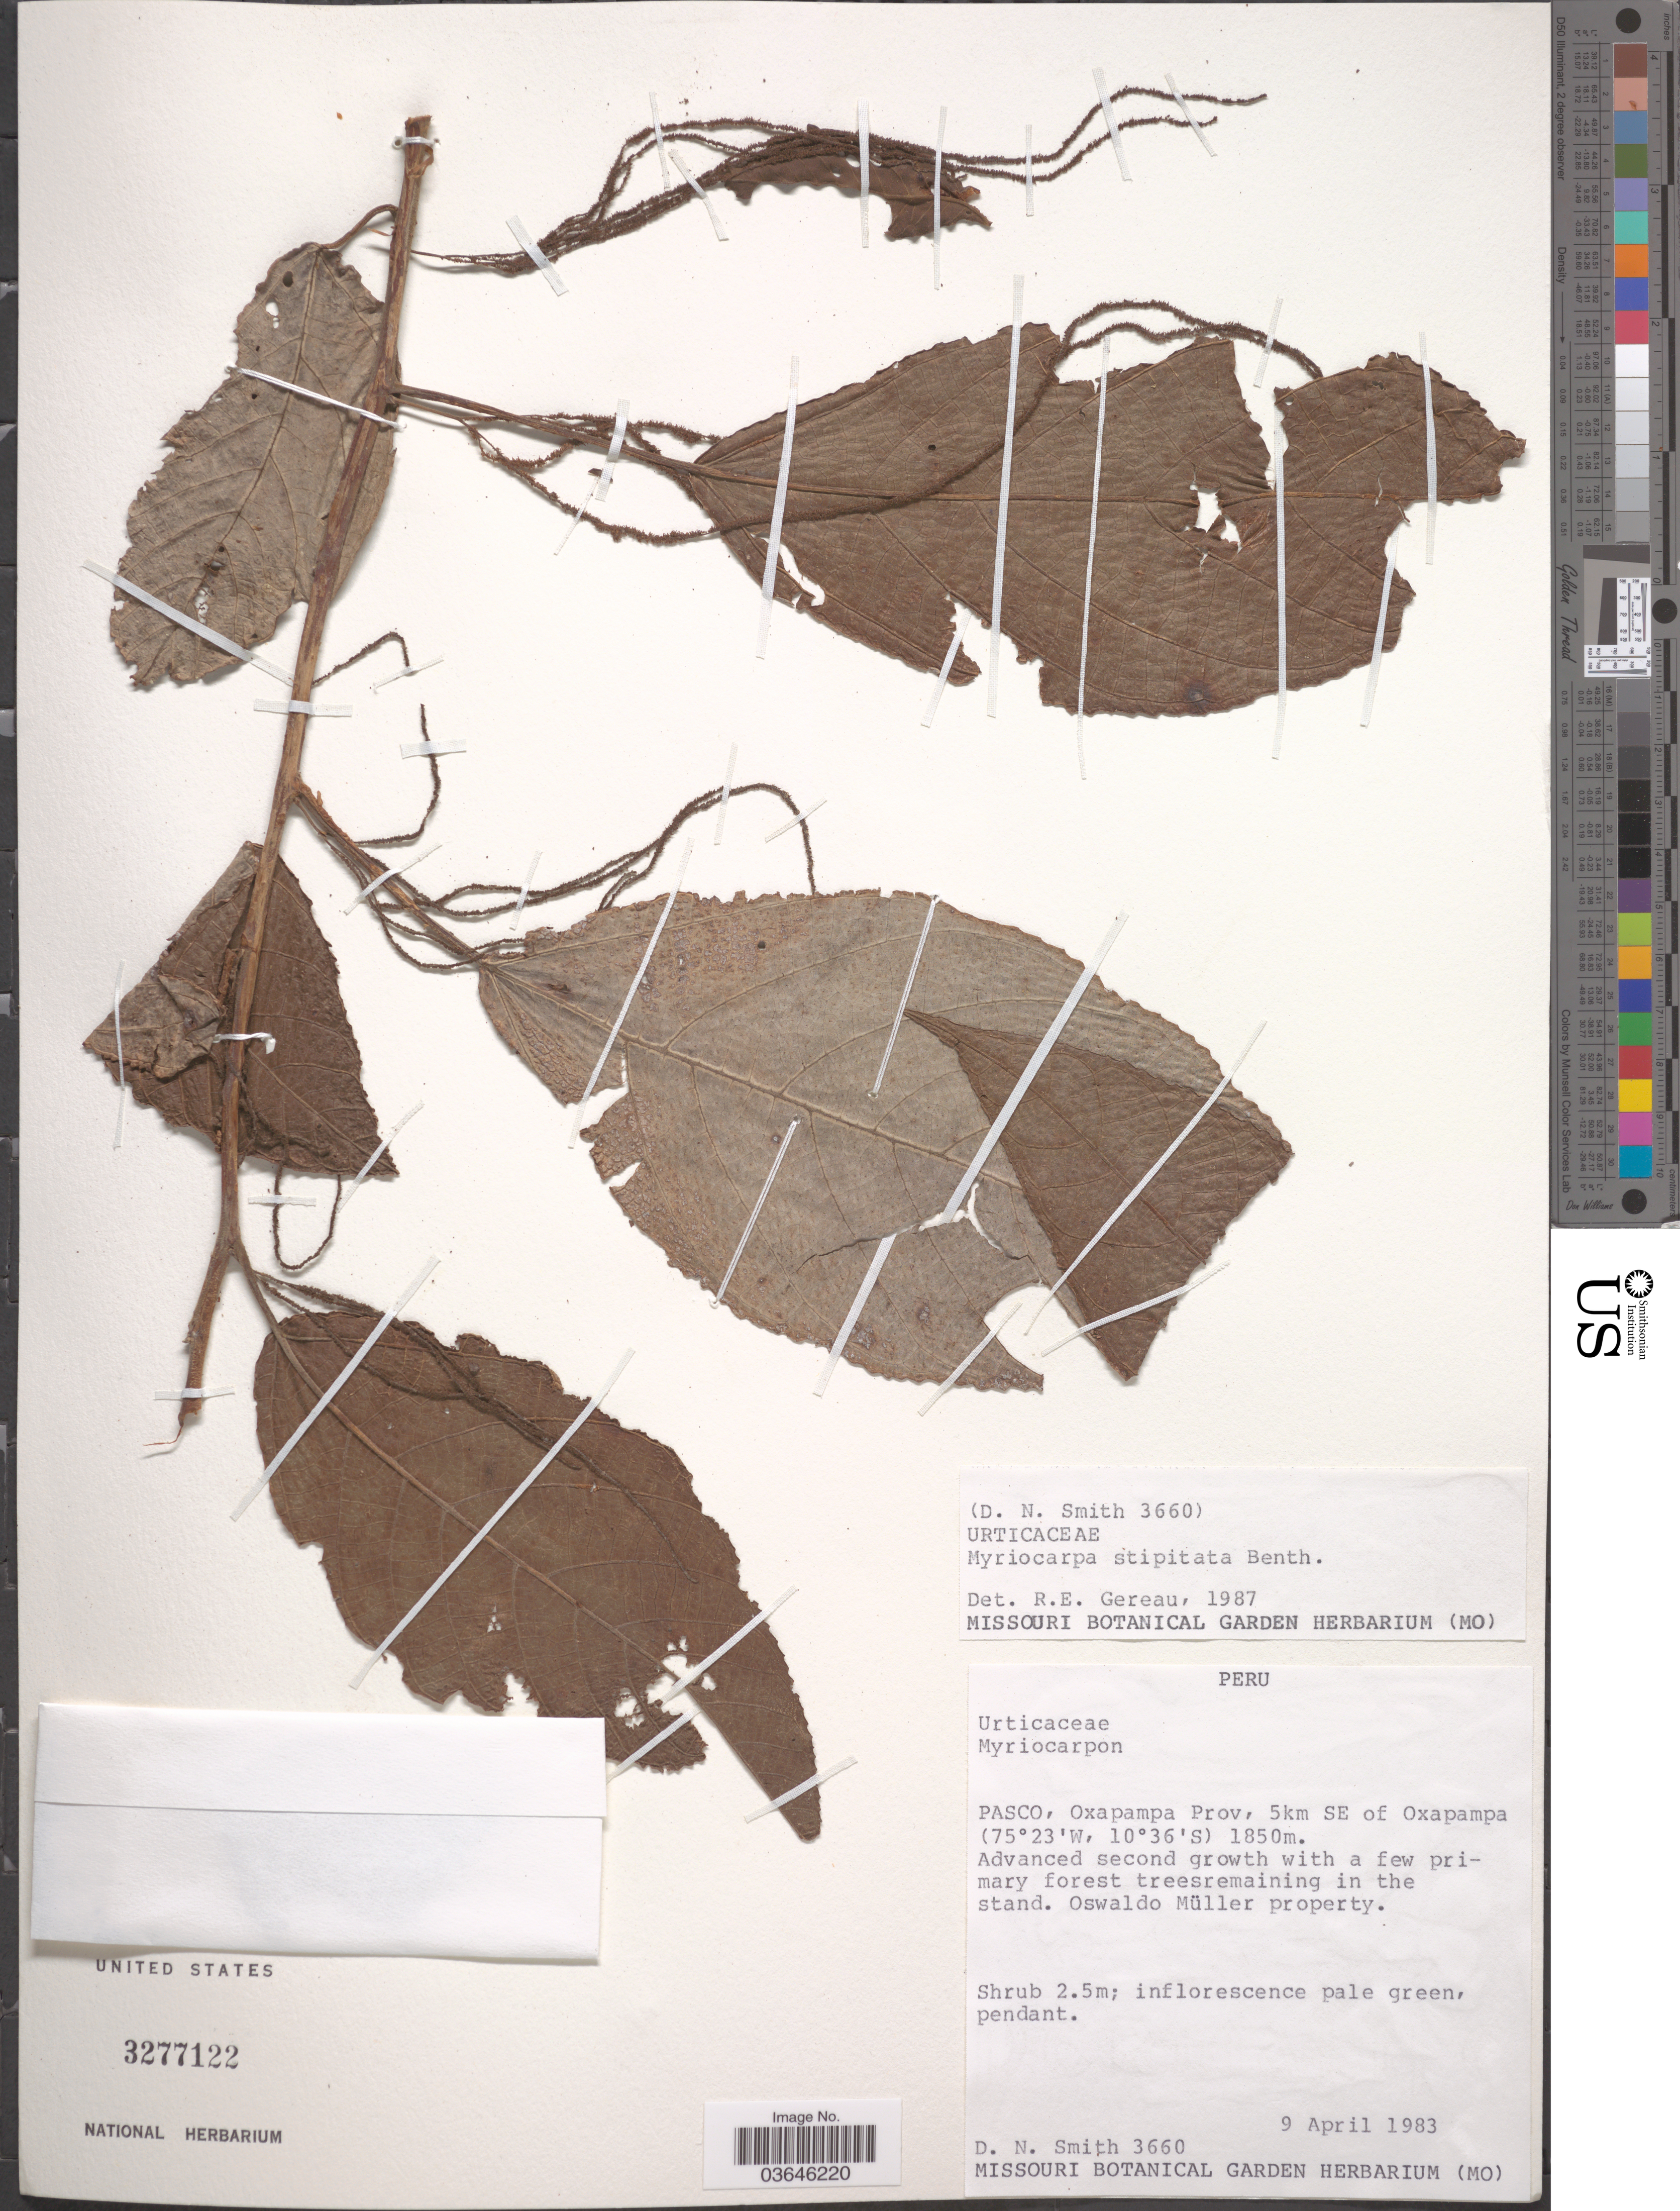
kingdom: Plantae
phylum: Tracheophyta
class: Magnoliopsida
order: Rosales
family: Urticaceae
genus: Myriocarpa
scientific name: Myriocarpa stipitata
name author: Benth.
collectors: D. Smith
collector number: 3660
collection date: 1983-04-09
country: Peru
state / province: Pasco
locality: Oxapampa Prov, 5km SE of Oxapampa. Oswaldo Müller property.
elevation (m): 1850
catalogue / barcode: US 3277122